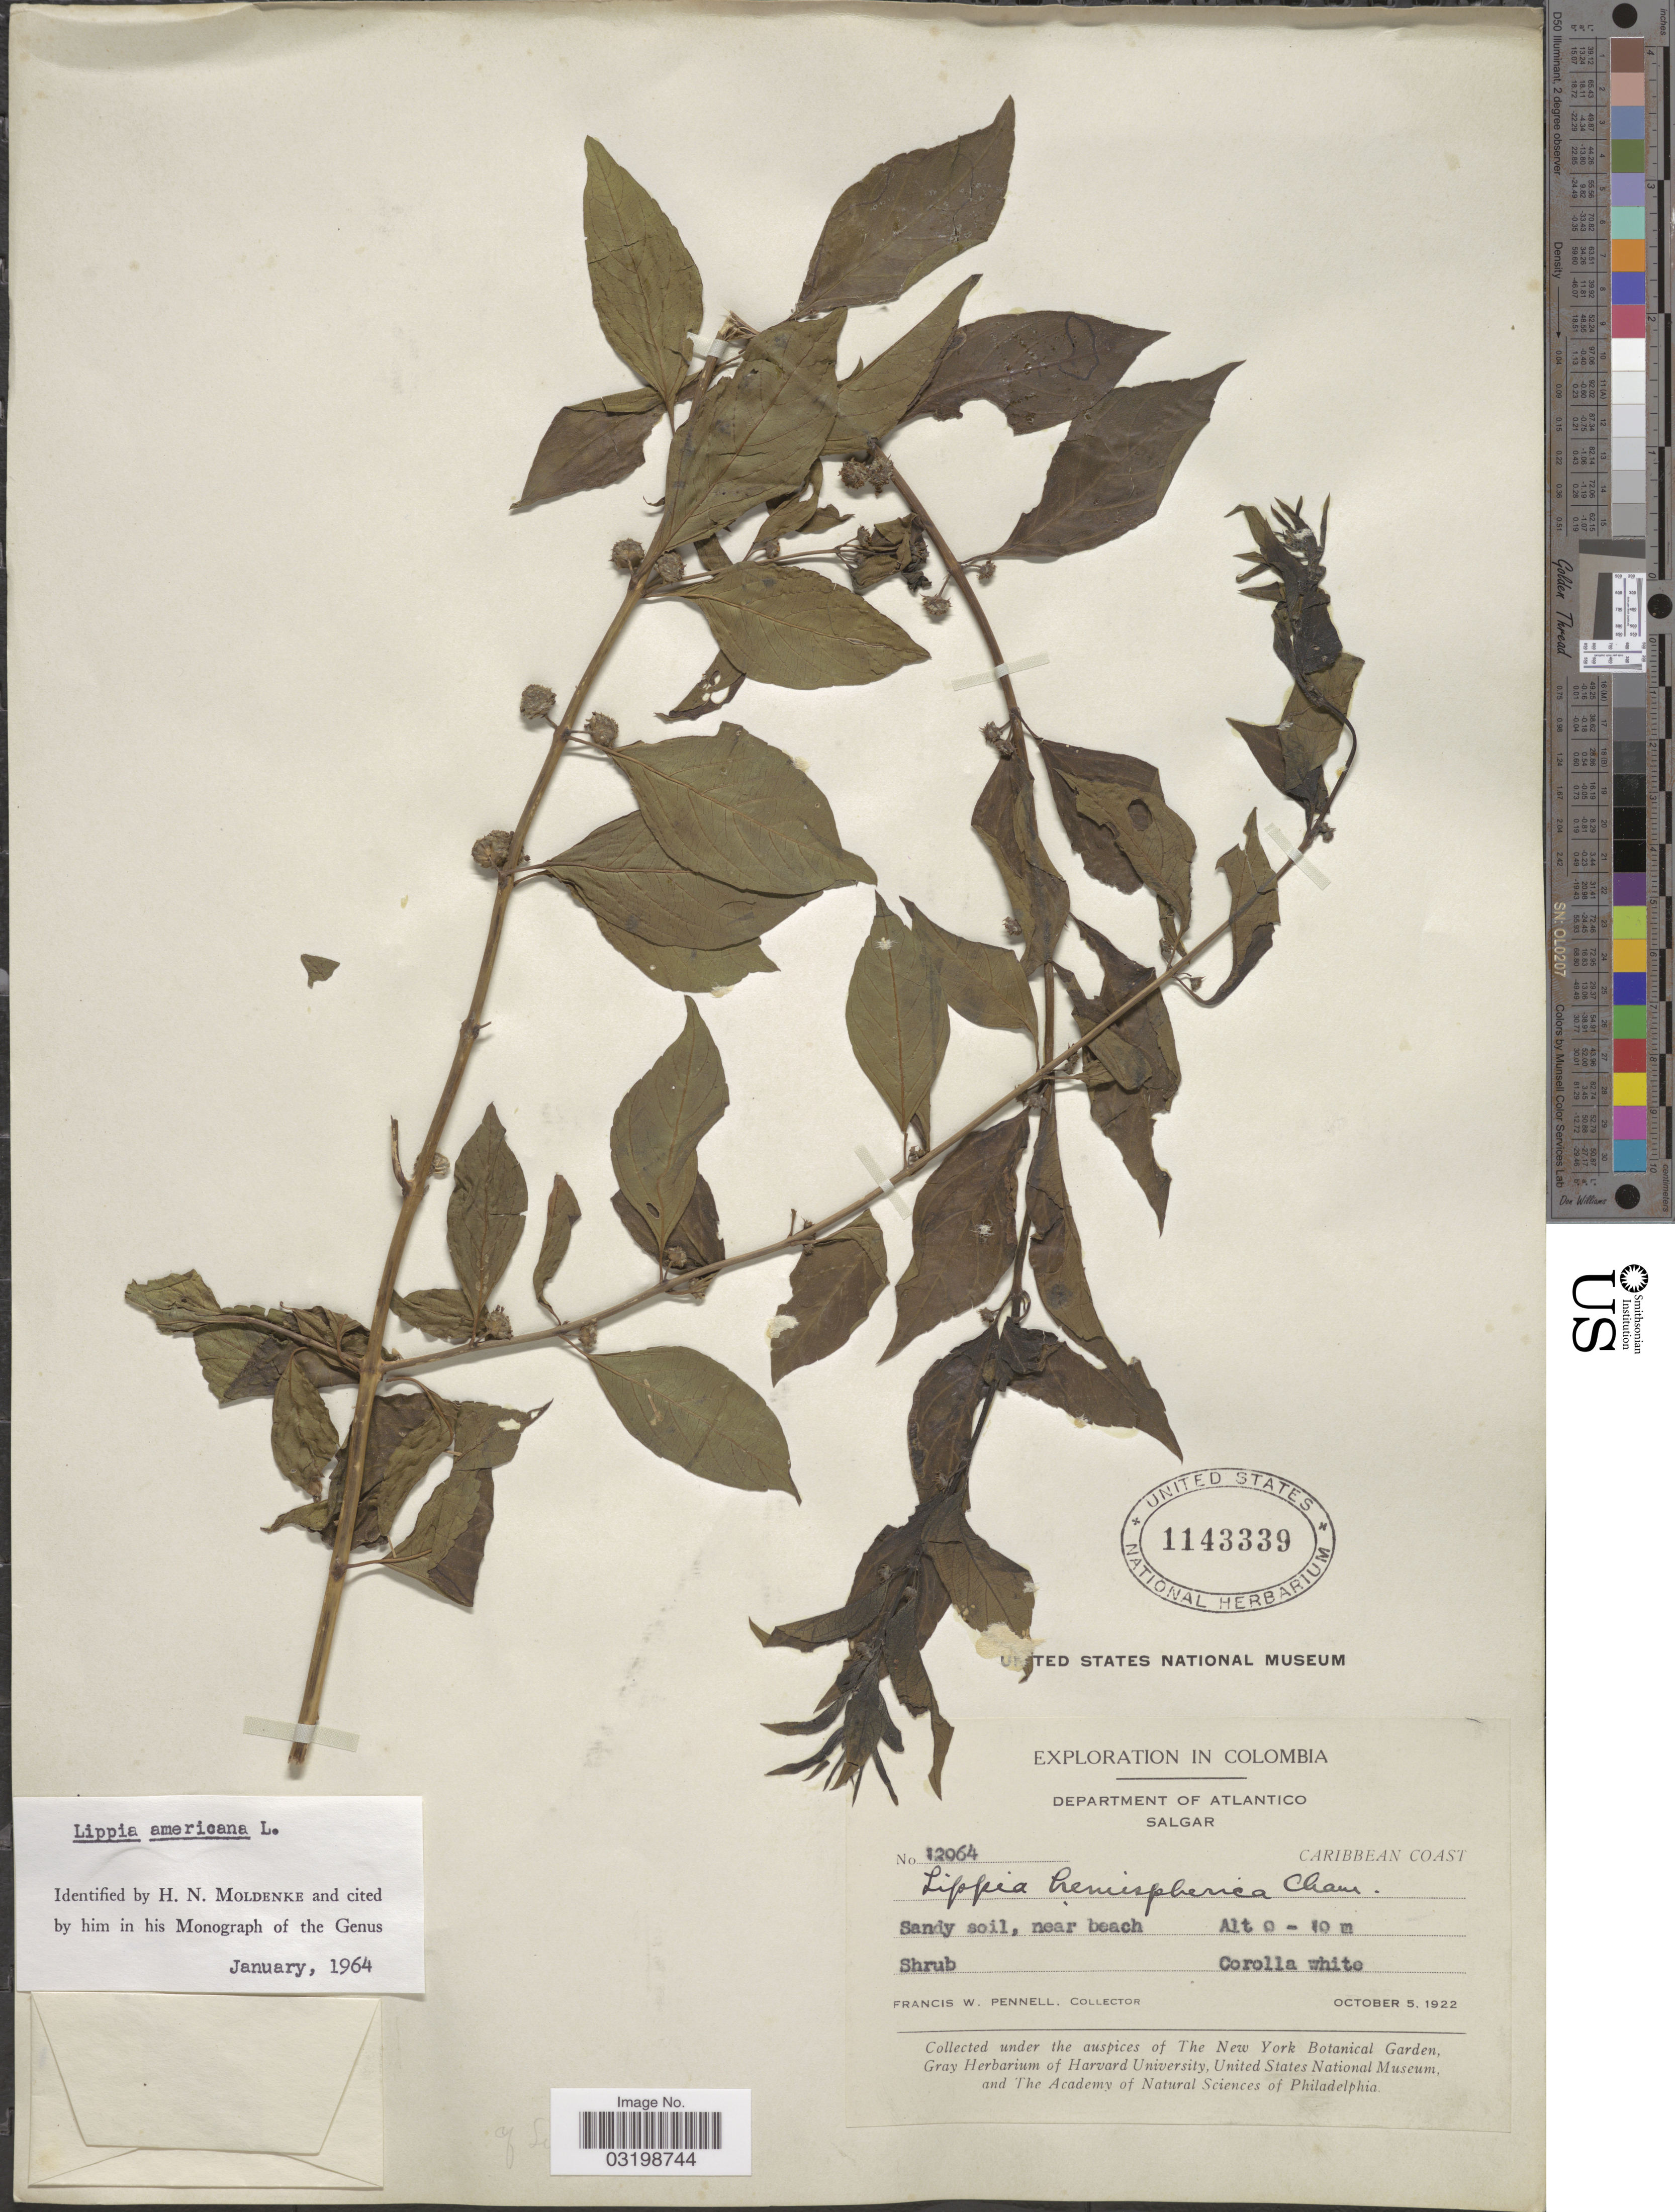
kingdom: Plantae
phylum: Tracheophyta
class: Magnoliopsida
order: Lamiales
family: Verbenaceae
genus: Lippia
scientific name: Lippia americana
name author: L.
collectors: F. W. Pennell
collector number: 12064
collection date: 1922-10-05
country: Colombia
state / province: Atlántico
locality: Department of Atlantico. Salgar. Caribbean Coast.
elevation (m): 0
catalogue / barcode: US 1143339